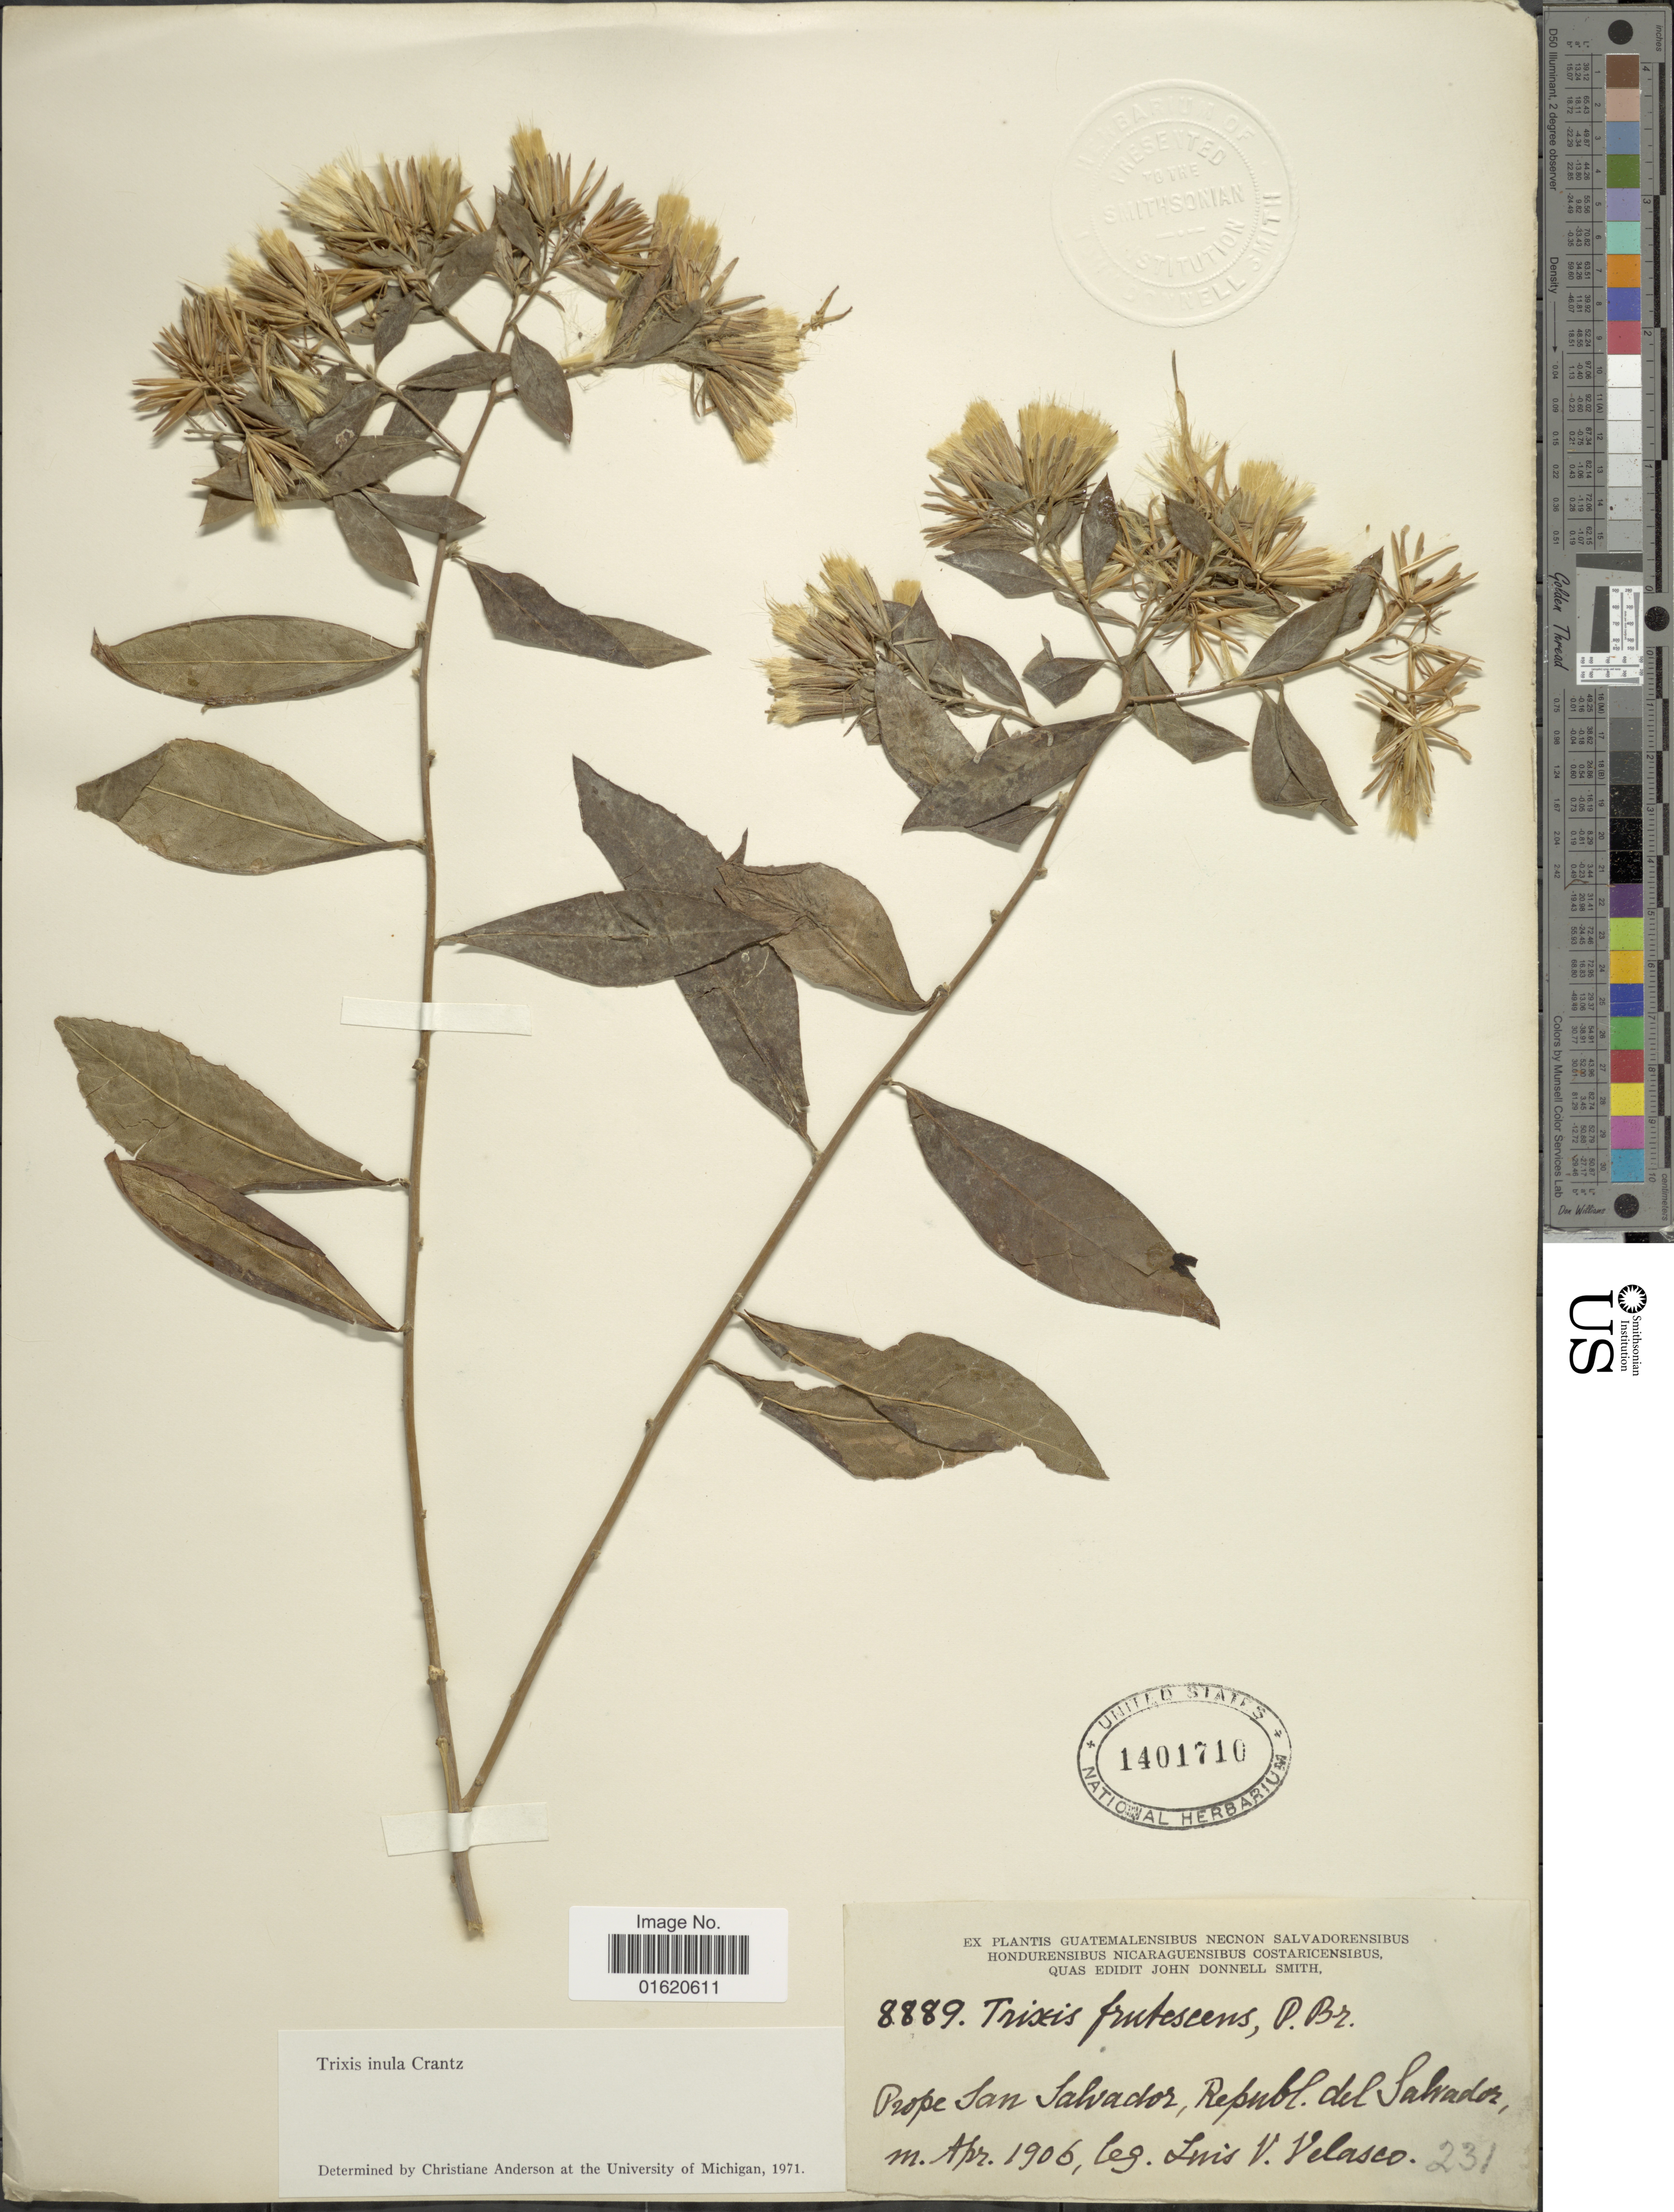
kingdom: Plantae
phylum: Tracheophyta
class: Magnoliopsida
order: Asterales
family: Asteraceae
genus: Trixis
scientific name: Trixis inula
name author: Crantz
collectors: L. Velasco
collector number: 231/8889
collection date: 1906-04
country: El Salvador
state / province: San Salvador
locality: Prope San Salvador, Republ. del Salvador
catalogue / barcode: US 1401710